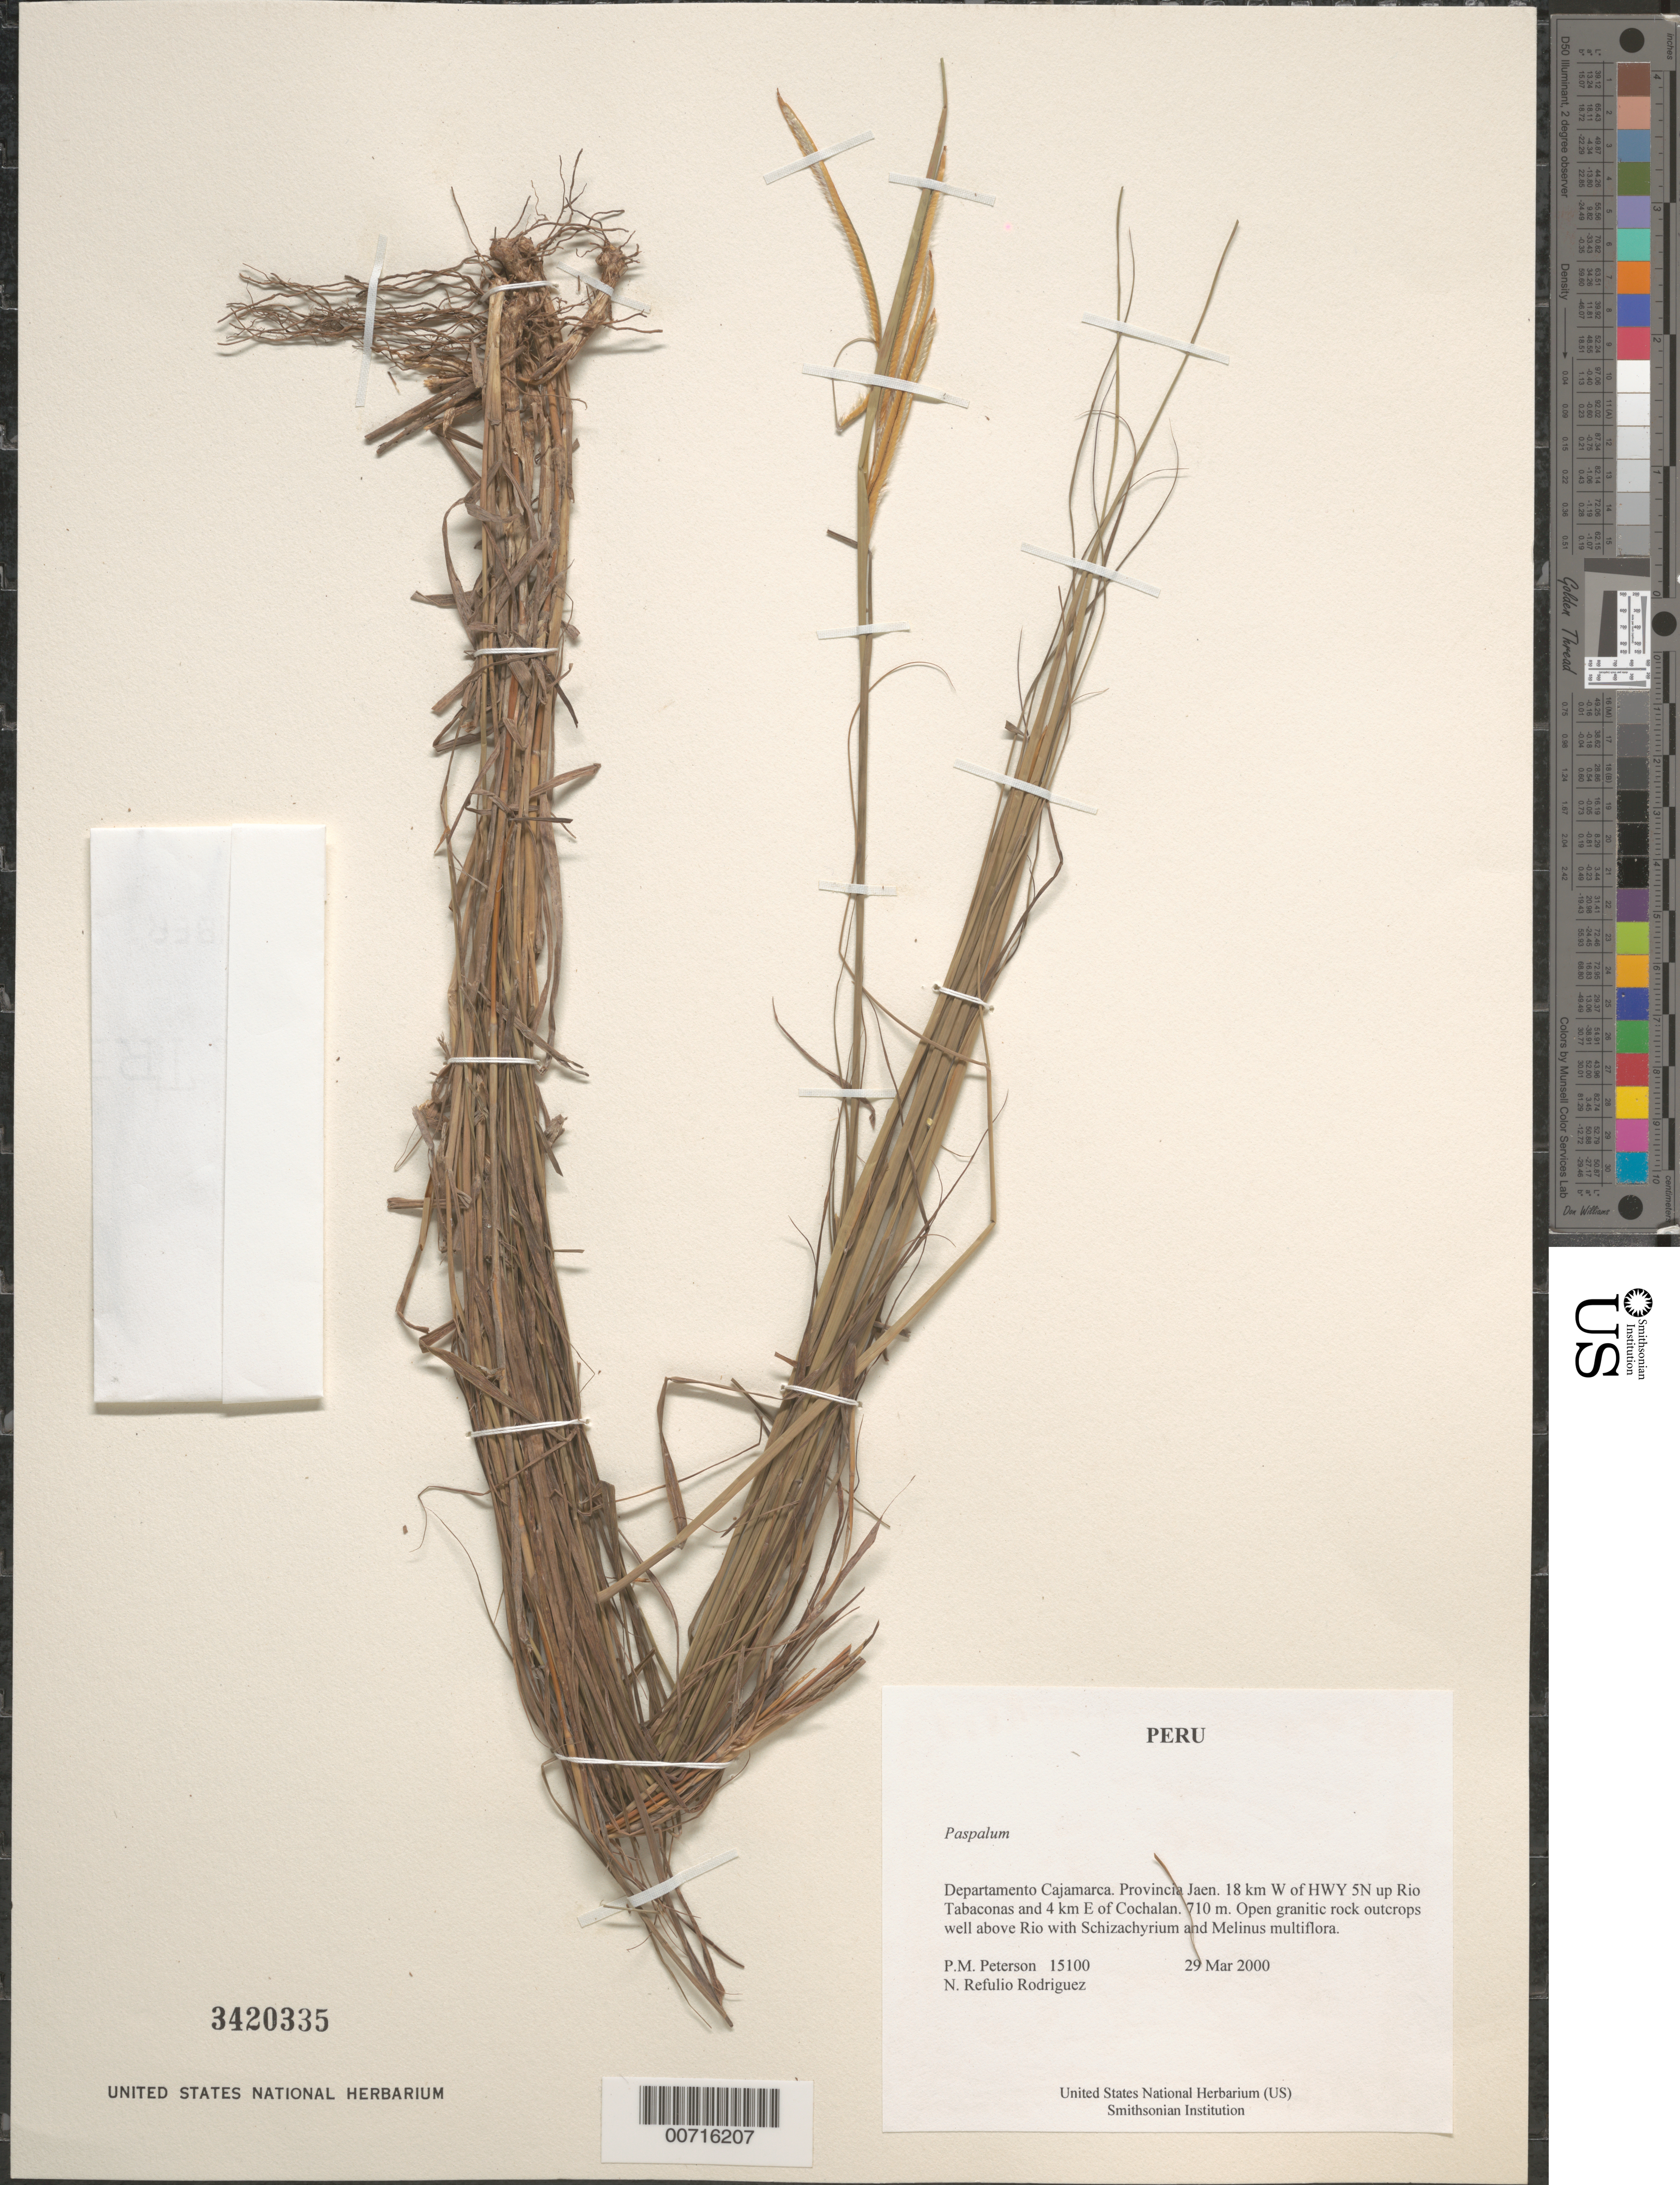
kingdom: Plantae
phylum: Tracheophyta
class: Liliopsida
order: Poales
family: Poaceae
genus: Paspalum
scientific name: Paspalum sp.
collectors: P. M. Peterson & N. Refulio-Rodríguez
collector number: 15100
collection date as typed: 29 Mar 2000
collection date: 2000-03-29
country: Peru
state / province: Cajamarca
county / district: Jaén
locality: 18 km W of HWY 5N up Rio Tabaconas and 4 km E of Cochalan.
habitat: Open granitic rock outcrops well above Rio with Schizachyrium and Melinus multiflora.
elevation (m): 710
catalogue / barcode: US 3420335